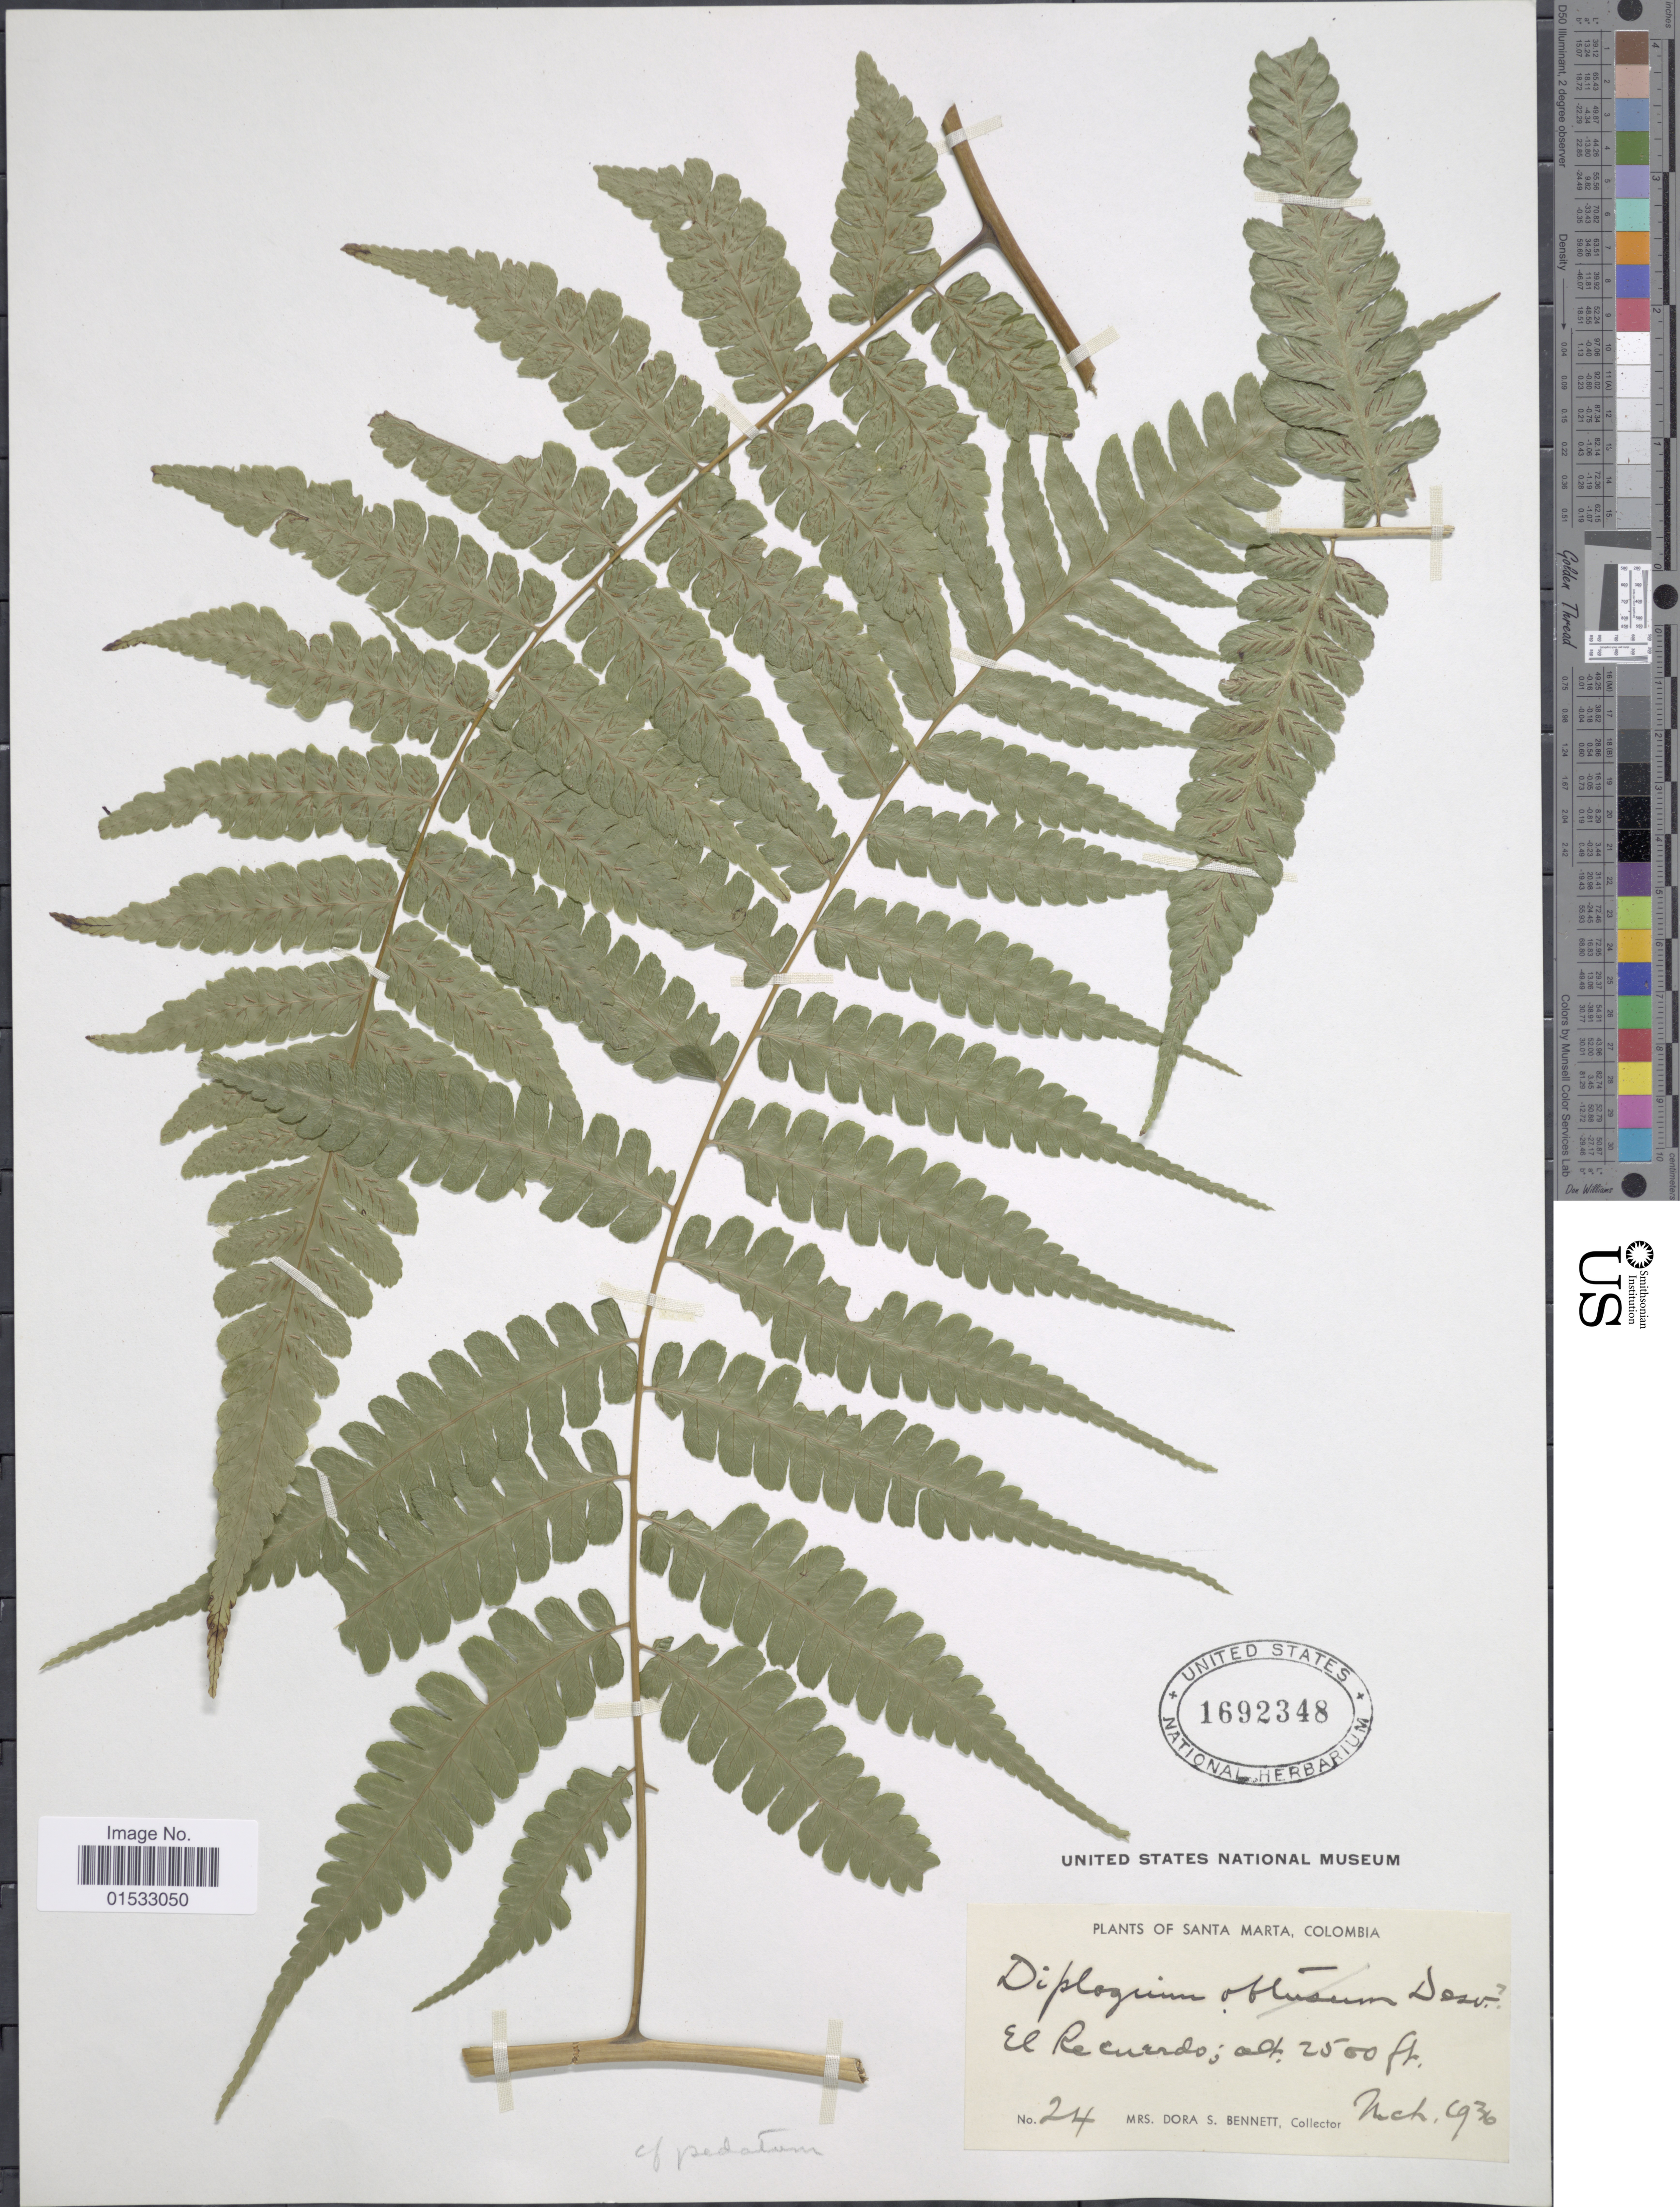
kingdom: Plantae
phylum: Tracheophyta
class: Polypodiopsida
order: Polypodiales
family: Athyriaceae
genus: Diplazium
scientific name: Diplazium pedatum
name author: Klotzsch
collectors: D. Bennett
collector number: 24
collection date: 1936-03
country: Colombia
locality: Santa Marta, el Recuerdo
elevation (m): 762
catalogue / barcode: US 1692348